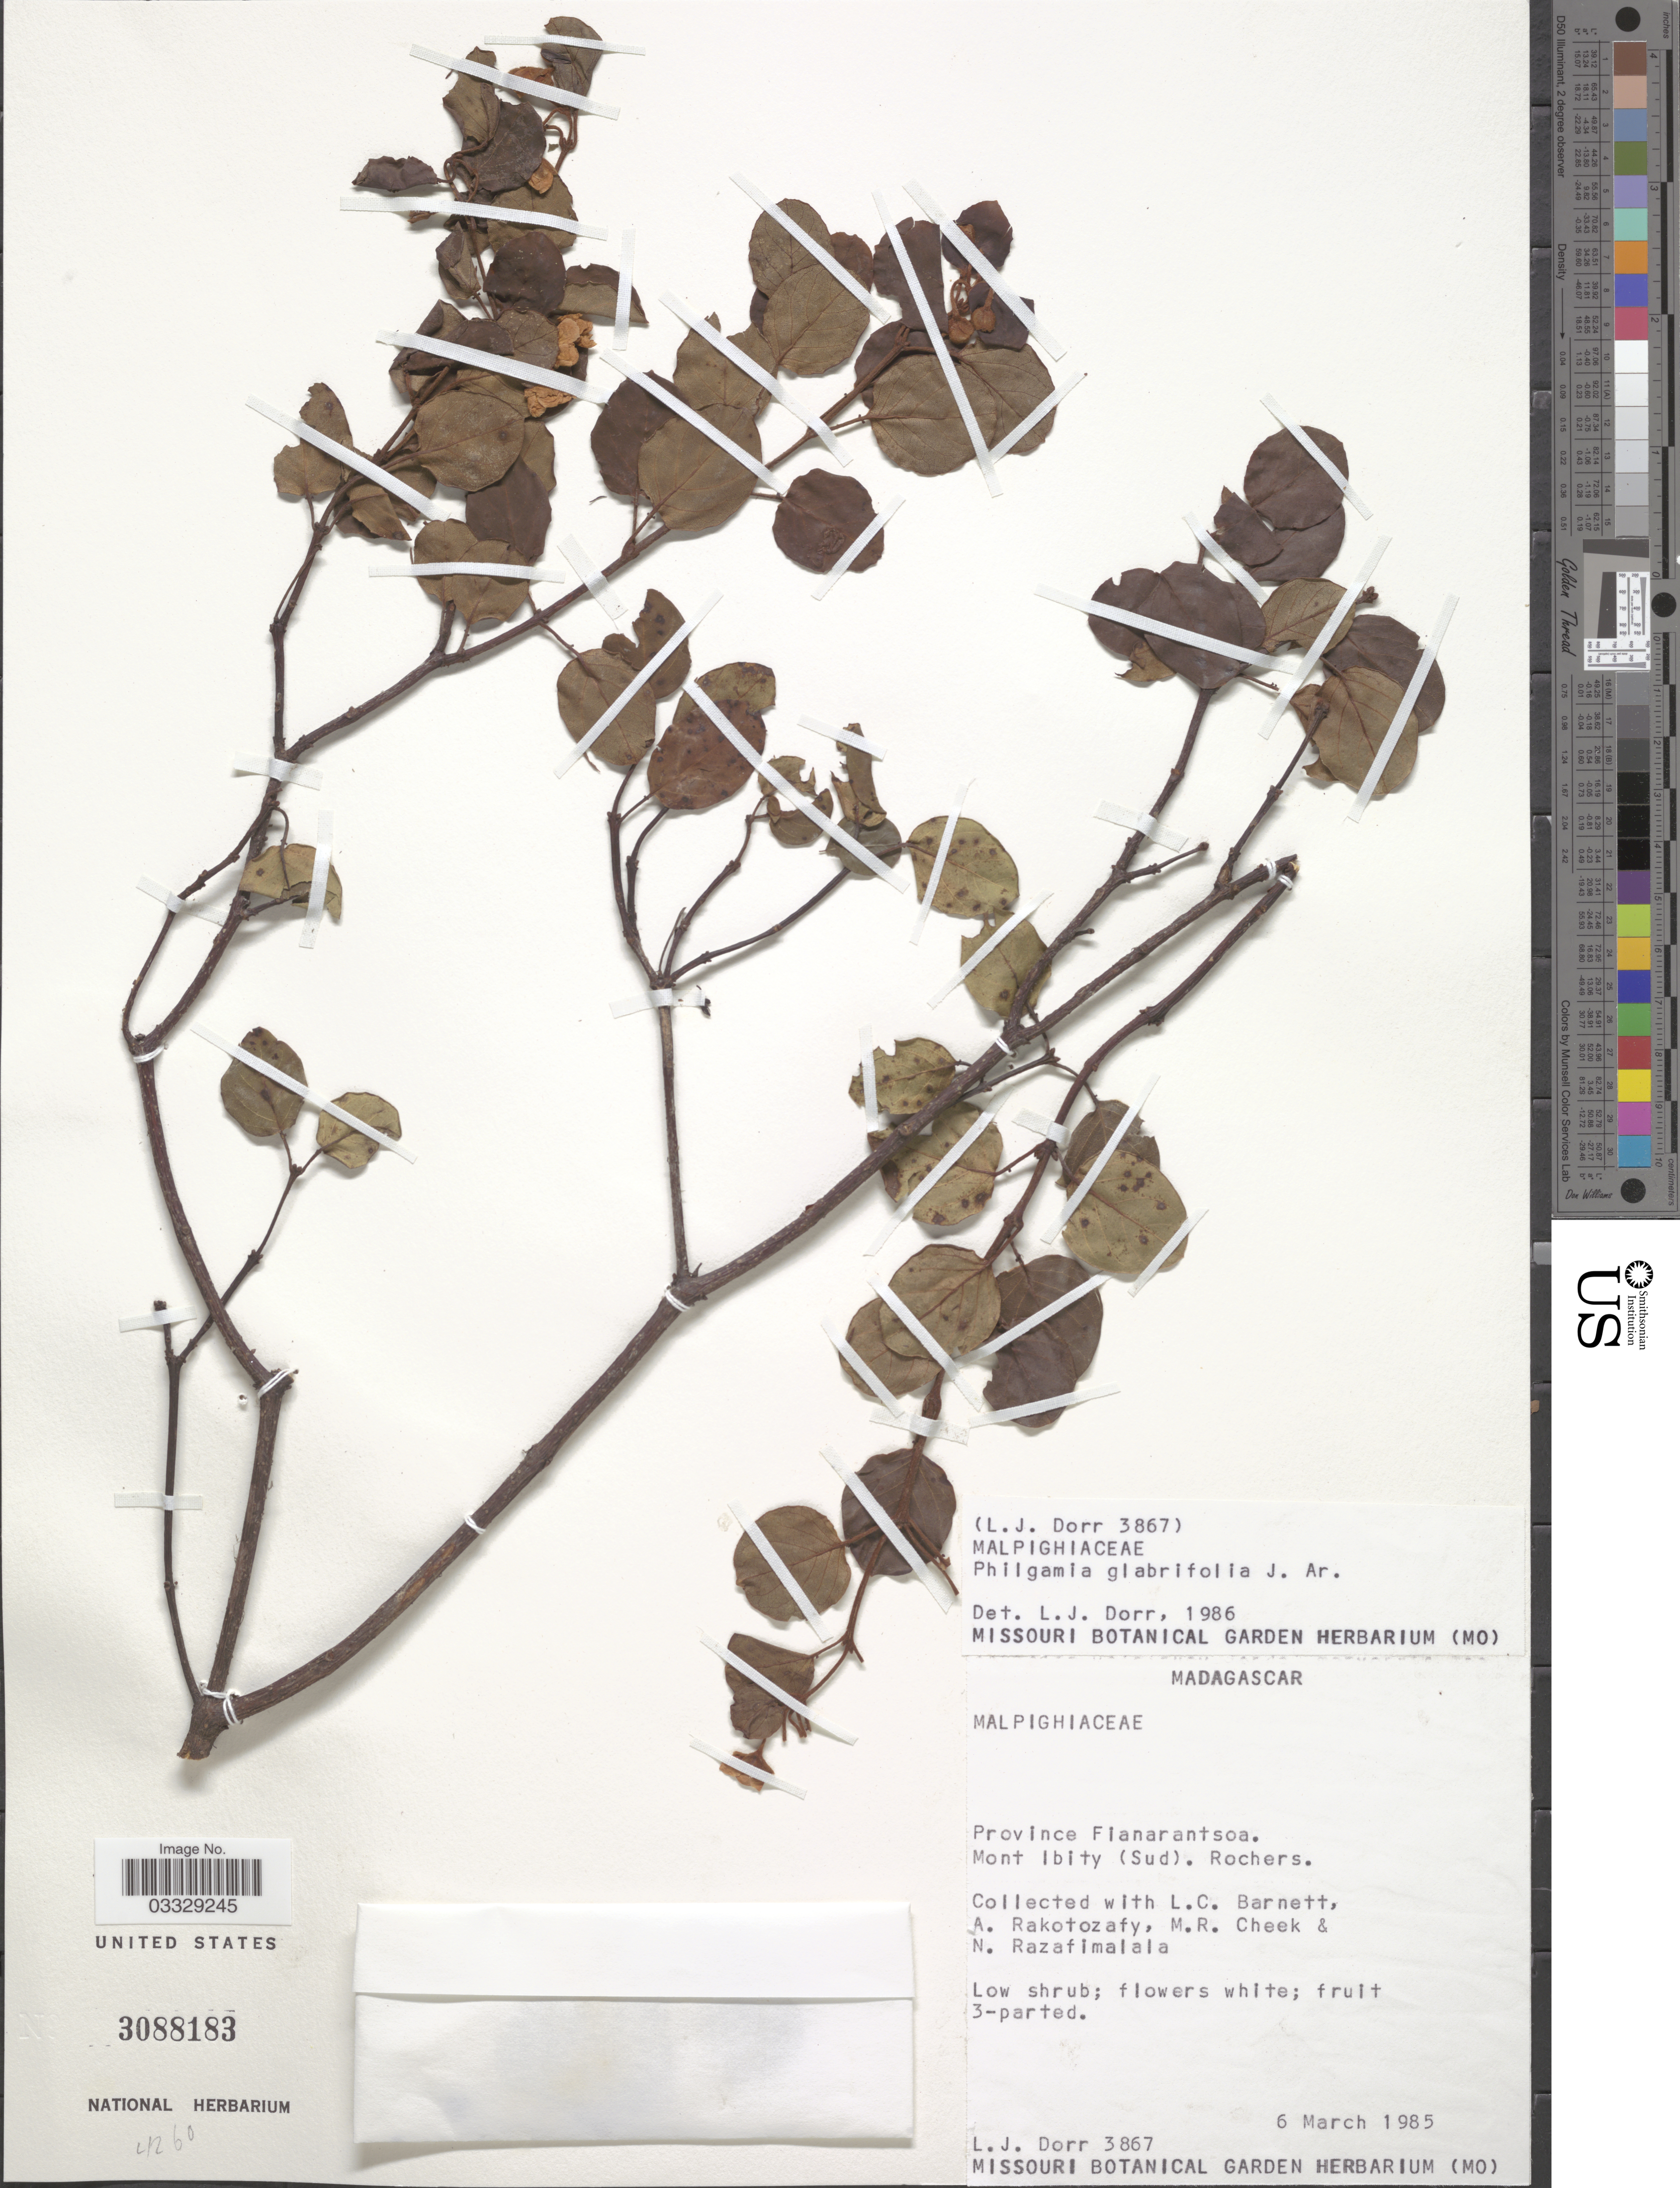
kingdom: Plantae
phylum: Tracheophyta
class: Magnoliopsida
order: Malpighiales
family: Malpighiaceae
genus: Philgamia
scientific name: Philgamia glabrifolia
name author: Arènes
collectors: L. J. Dorr, L. C. Barnett, A. Rakotozafy, M. Cheek & N. Razafimalala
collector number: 3867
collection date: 1985-03-06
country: Madagascar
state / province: Vakinankaratra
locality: Mont Ibity (Sud). Rochers.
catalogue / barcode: US 3088183